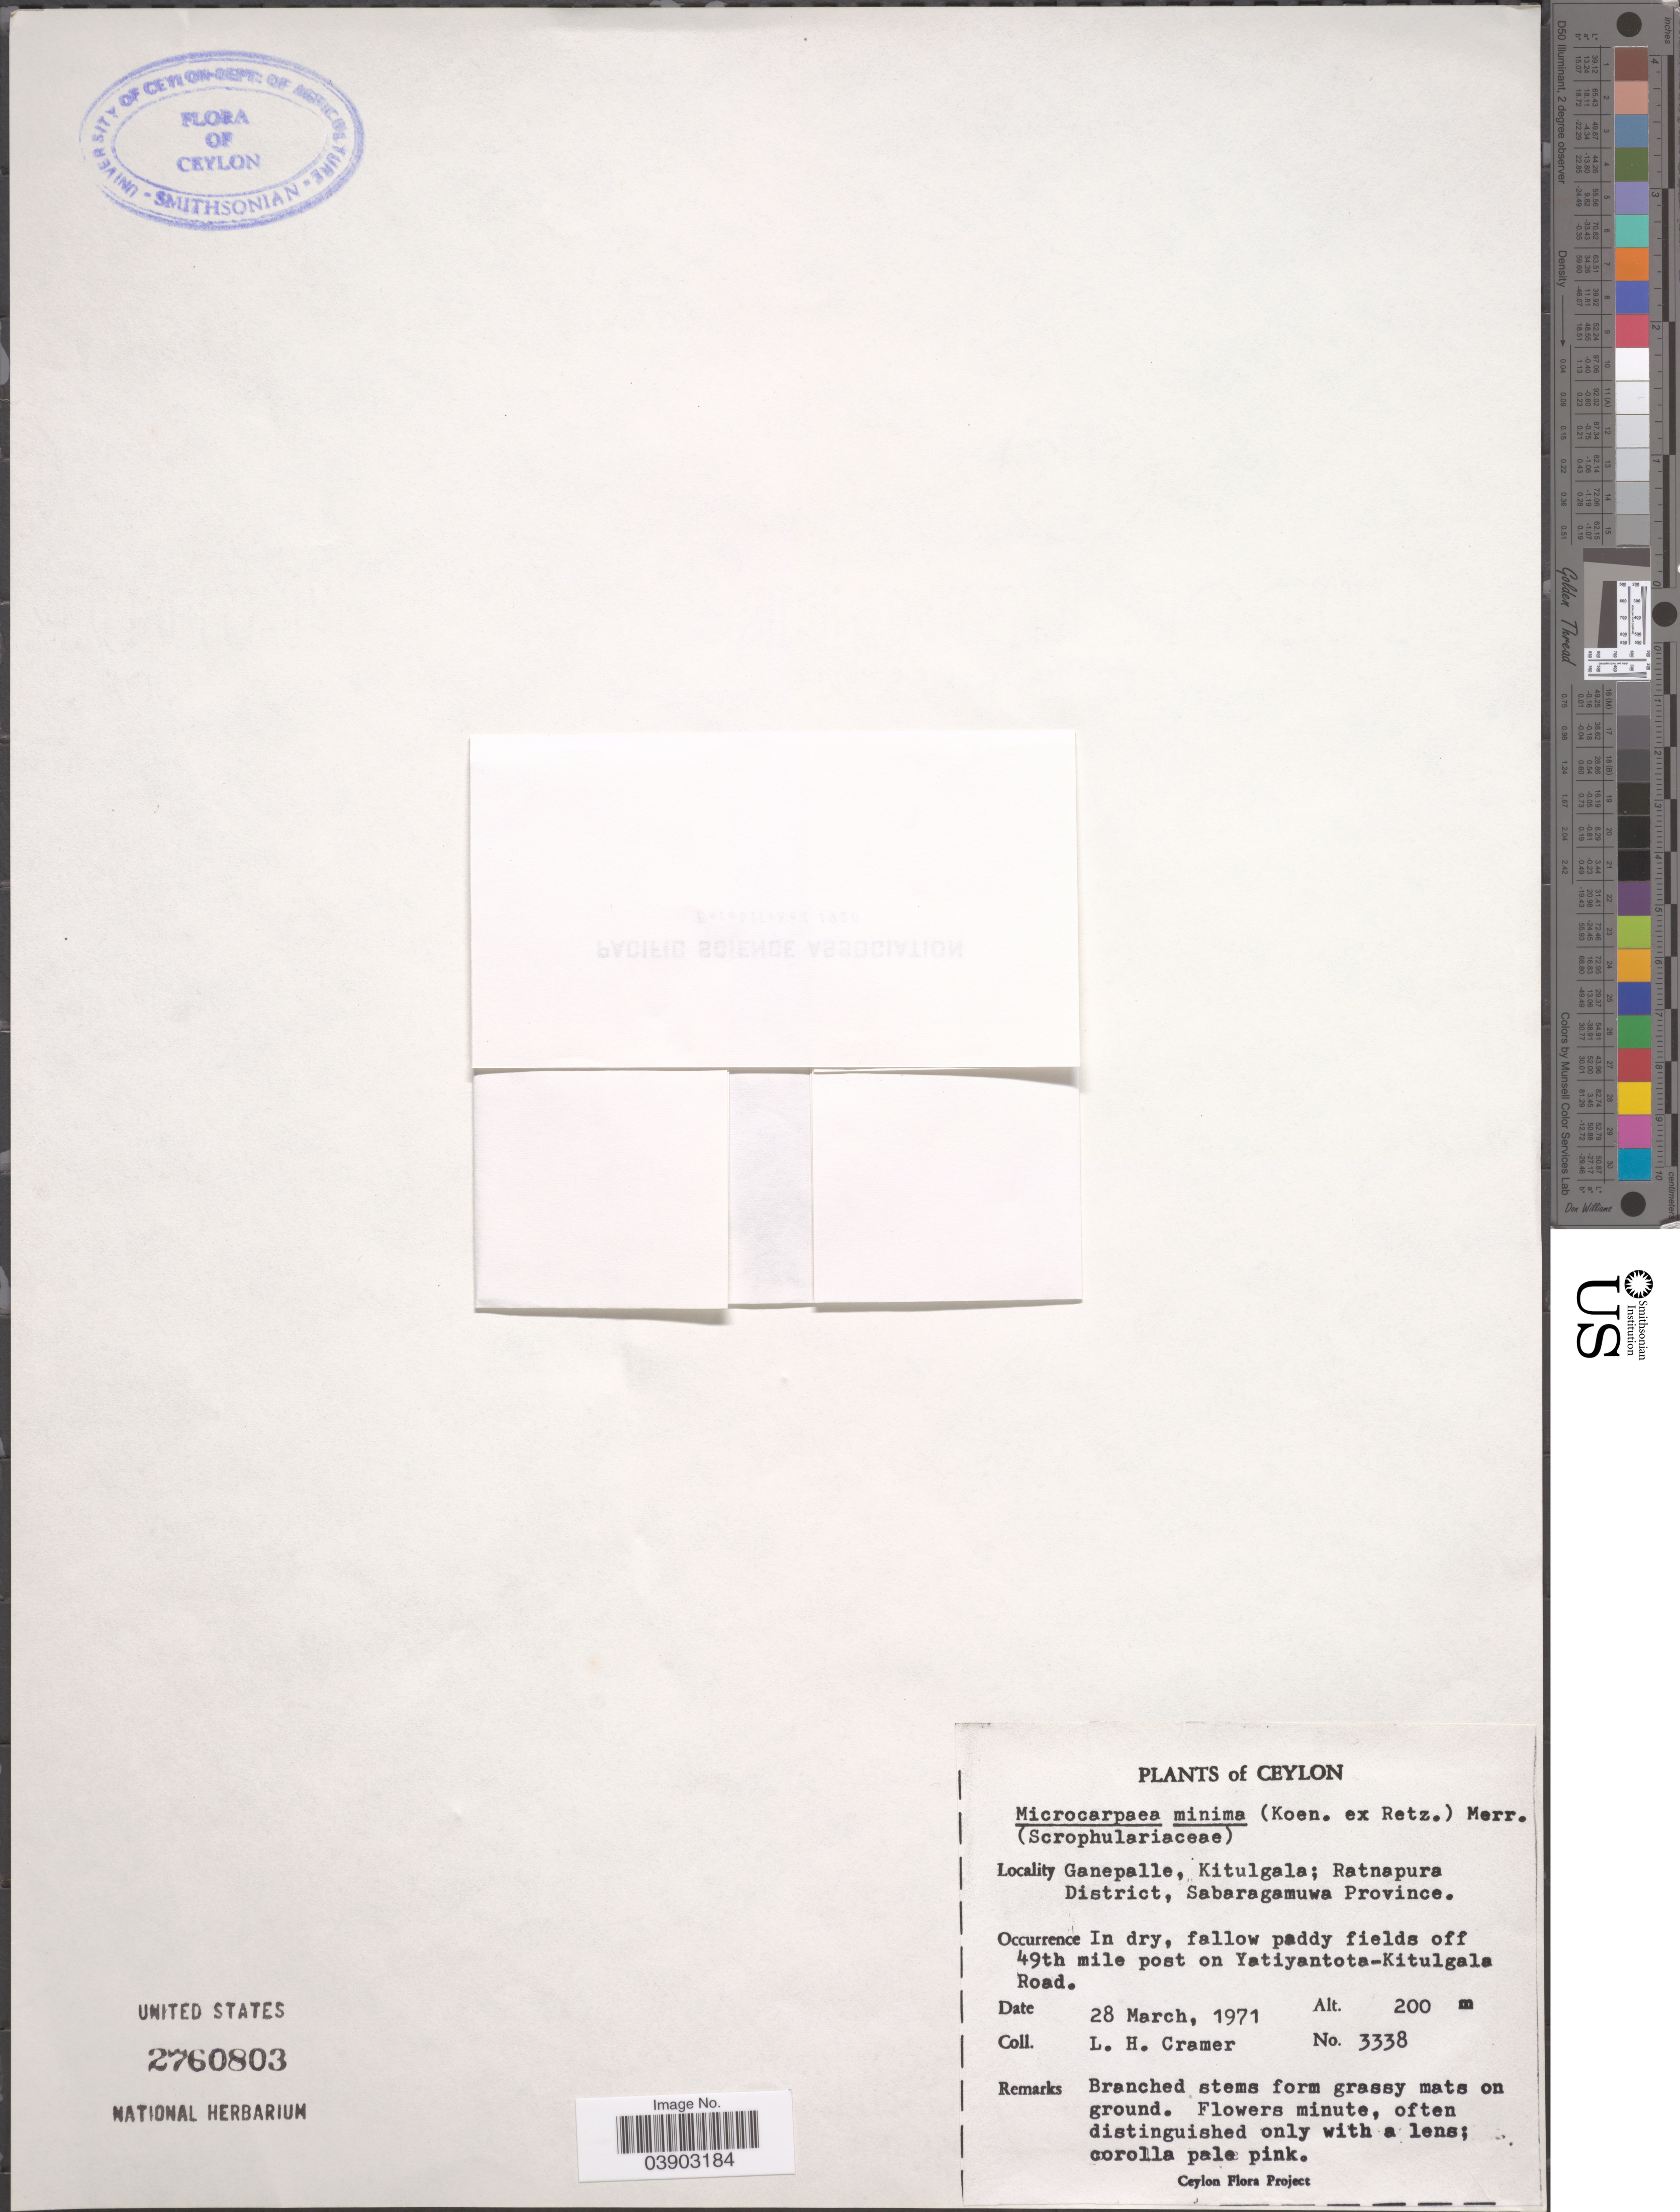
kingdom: Plantae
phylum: Tracheophyta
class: Magnoliopsida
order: Lamiales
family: Phrymaceae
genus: Microcarpaea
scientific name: Microcarpaea minima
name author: (K.D. Koenig ex Retz.) Merr.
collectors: L. H. Cramer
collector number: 3338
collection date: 1971-03-28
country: Sri Lanka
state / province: Sabaragamuwa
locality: Ceylon. Ganepalle, Kitulgala; Ratnapura District. In dry, fallow paddy fields off 49th mile post on Yatiyantota-Kitulgala Road.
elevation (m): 200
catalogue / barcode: US 2760803